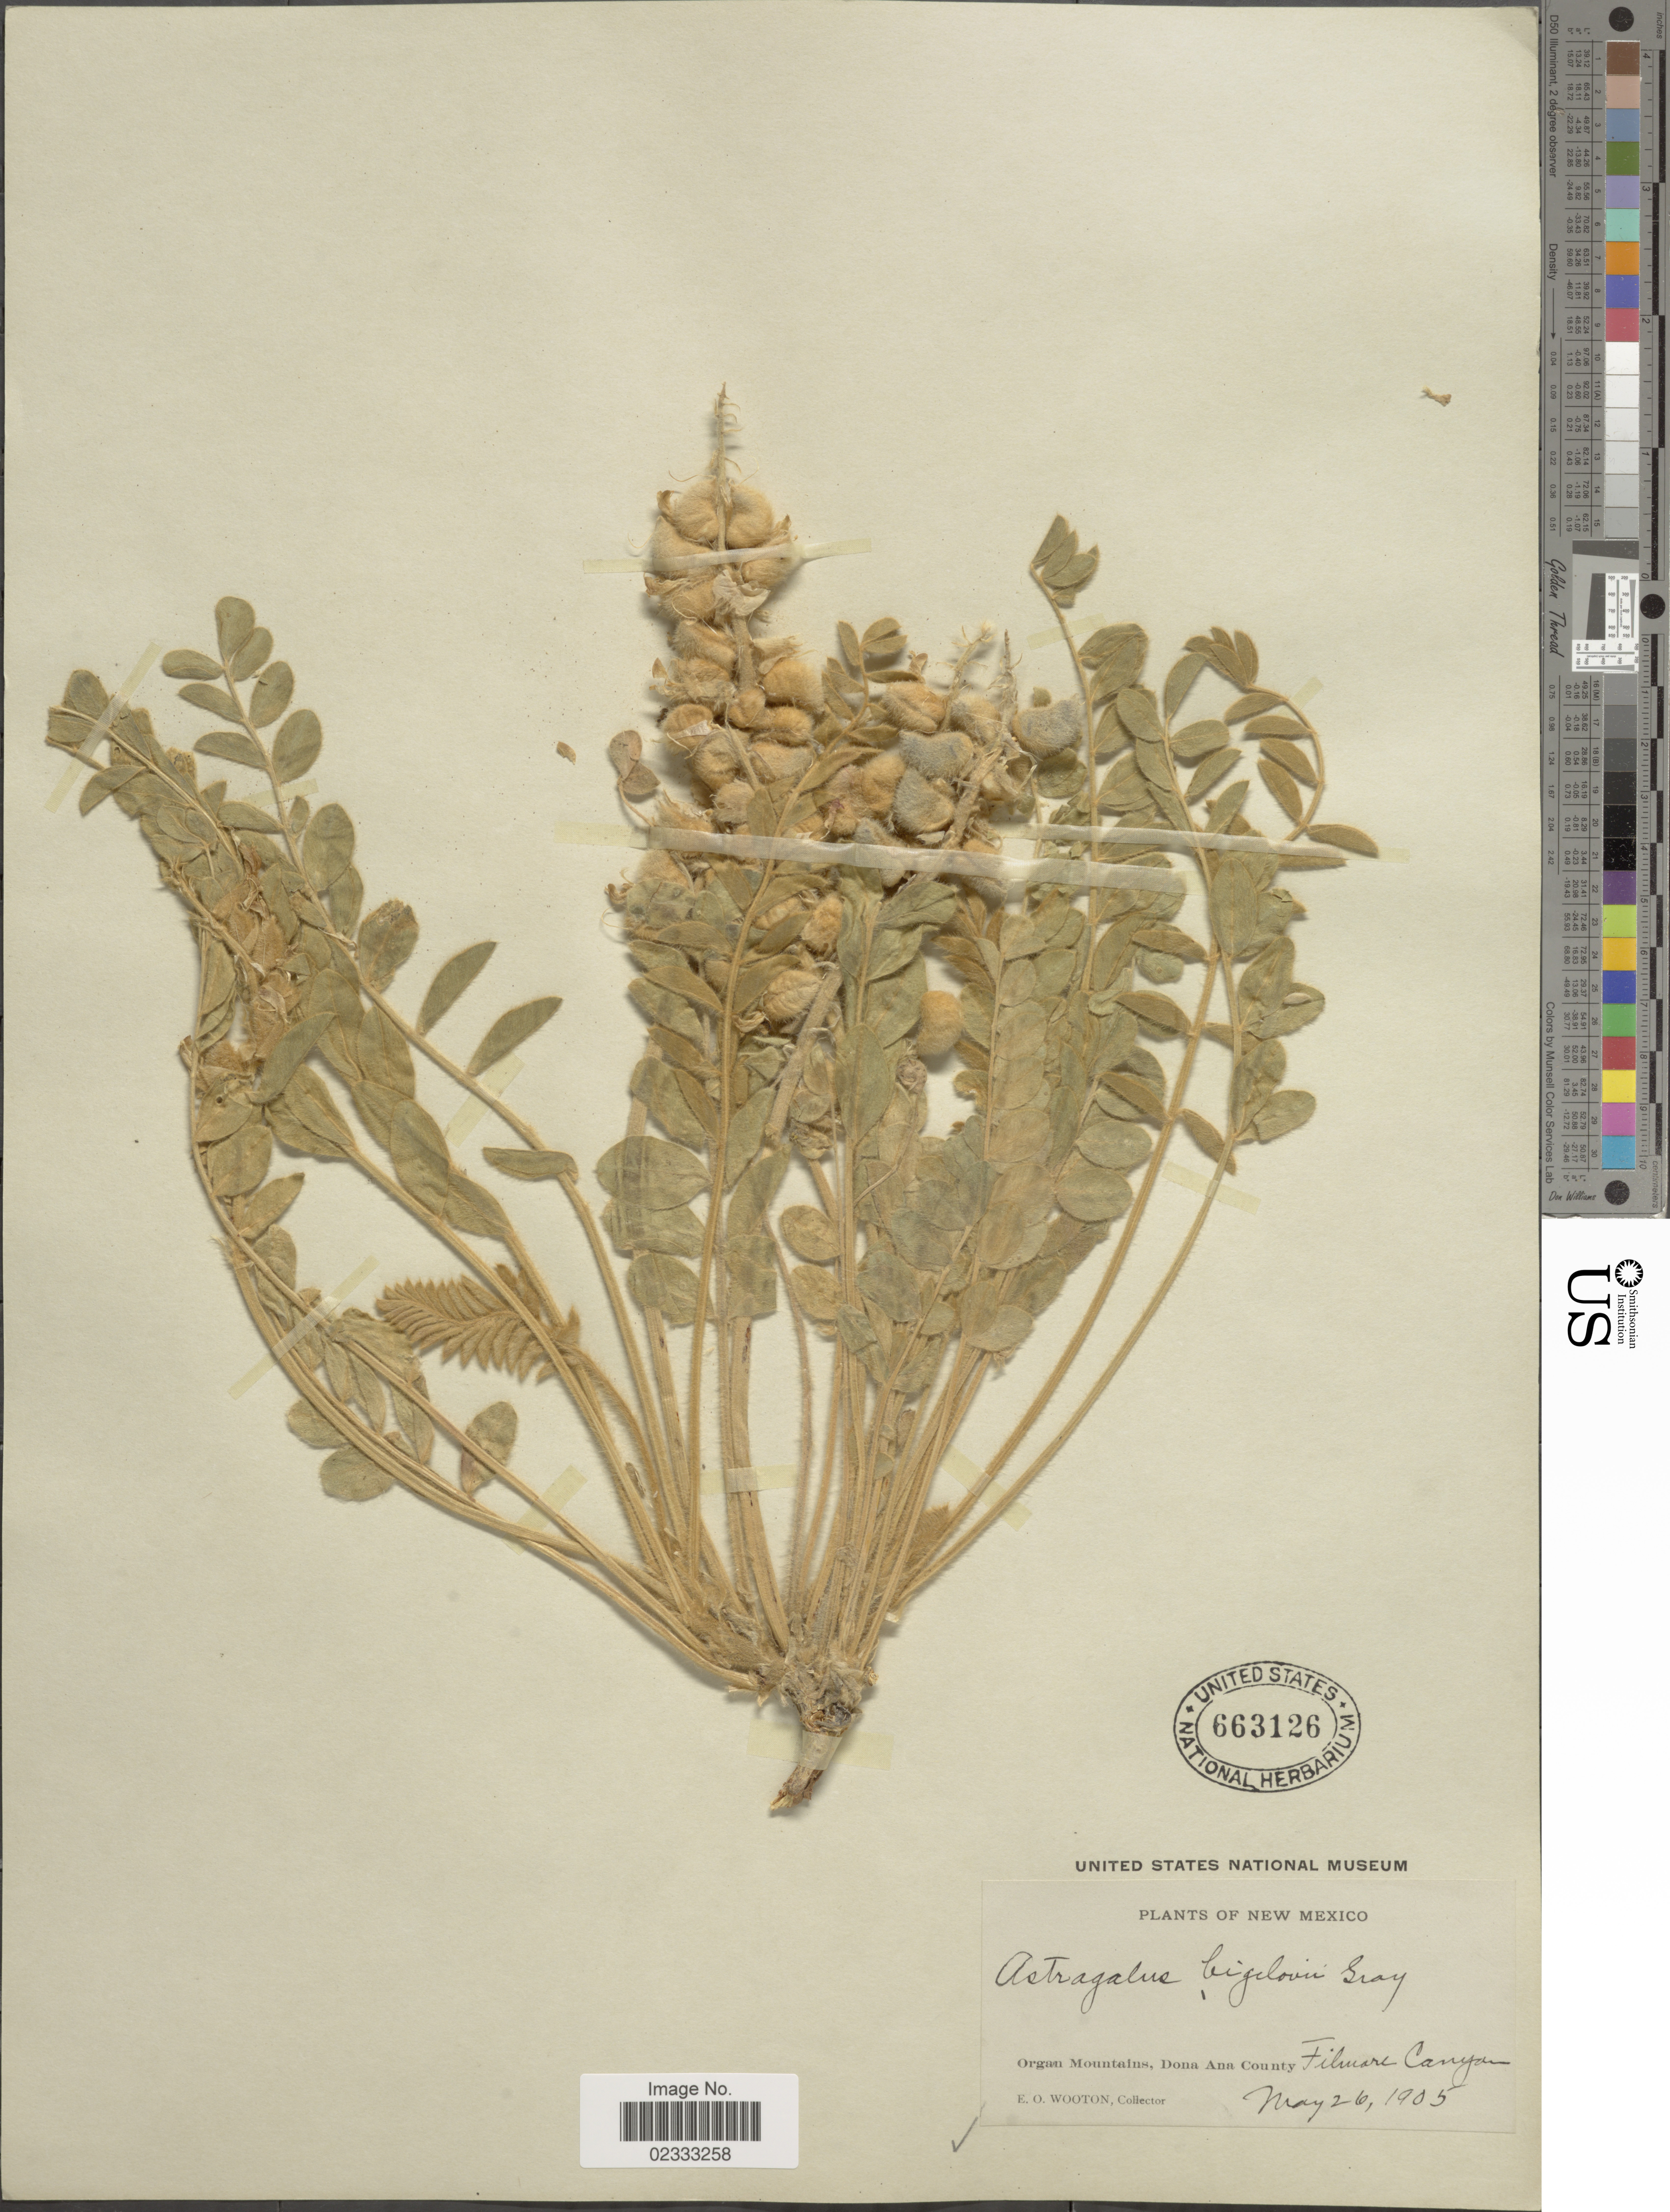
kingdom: Plantae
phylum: Tracheophyta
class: Magnoliopsida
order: Fabales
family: Fabaceae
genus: Astragalus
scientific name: Astragalus mollissimus var. bigelovii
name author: (A. Gray) Barneby ex B.L. Turner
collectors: E. O. Wooton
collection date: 1905-05-26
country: United States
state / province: New Mexico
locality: New Mexico, Organ Mountains, Dona Ana County, Filmare Canyon.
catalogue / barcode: US 663126